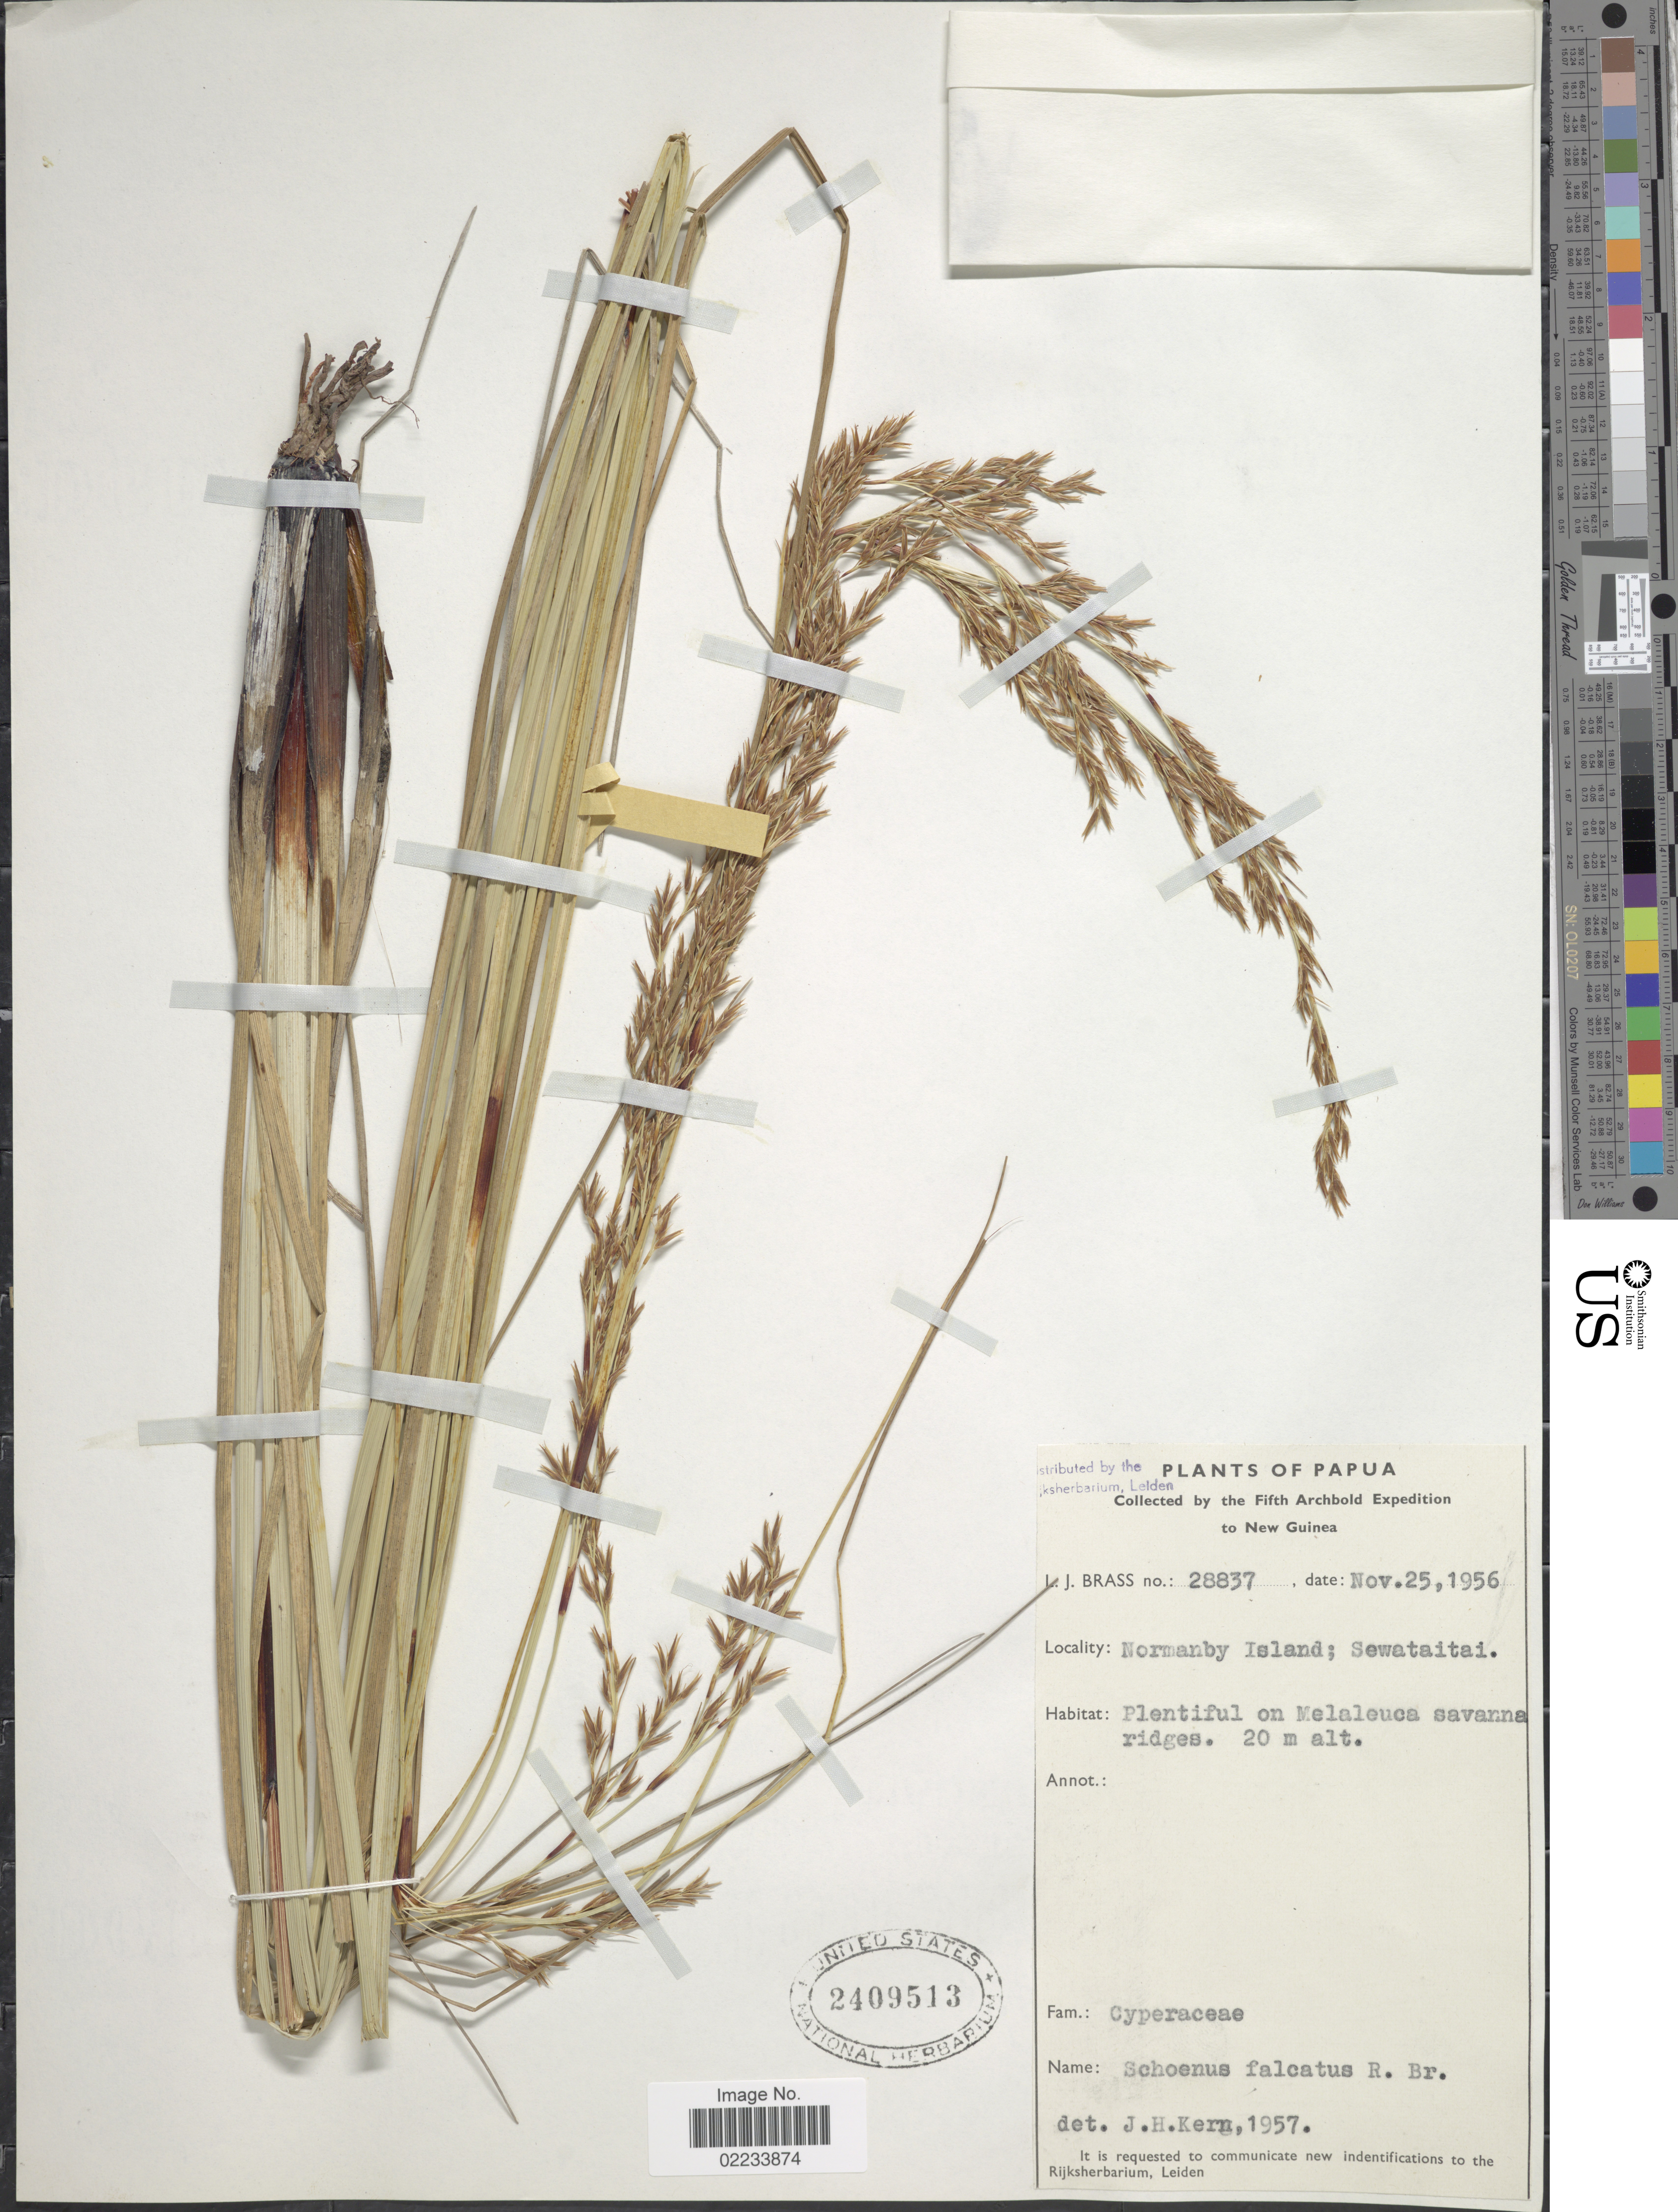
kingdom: Plantae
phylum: Tracheophyta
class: Liliopsida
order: Poales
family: Cyperaceae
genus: Schoenus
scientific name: Schoenus falcatus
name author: R. Br.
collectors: L. J. Brass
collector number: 28837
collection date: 1956-11-25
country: Papua New Guinea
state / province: Milne Bay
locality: Normanby Island; Sewataitai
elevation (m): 20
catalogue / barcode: US 2409513